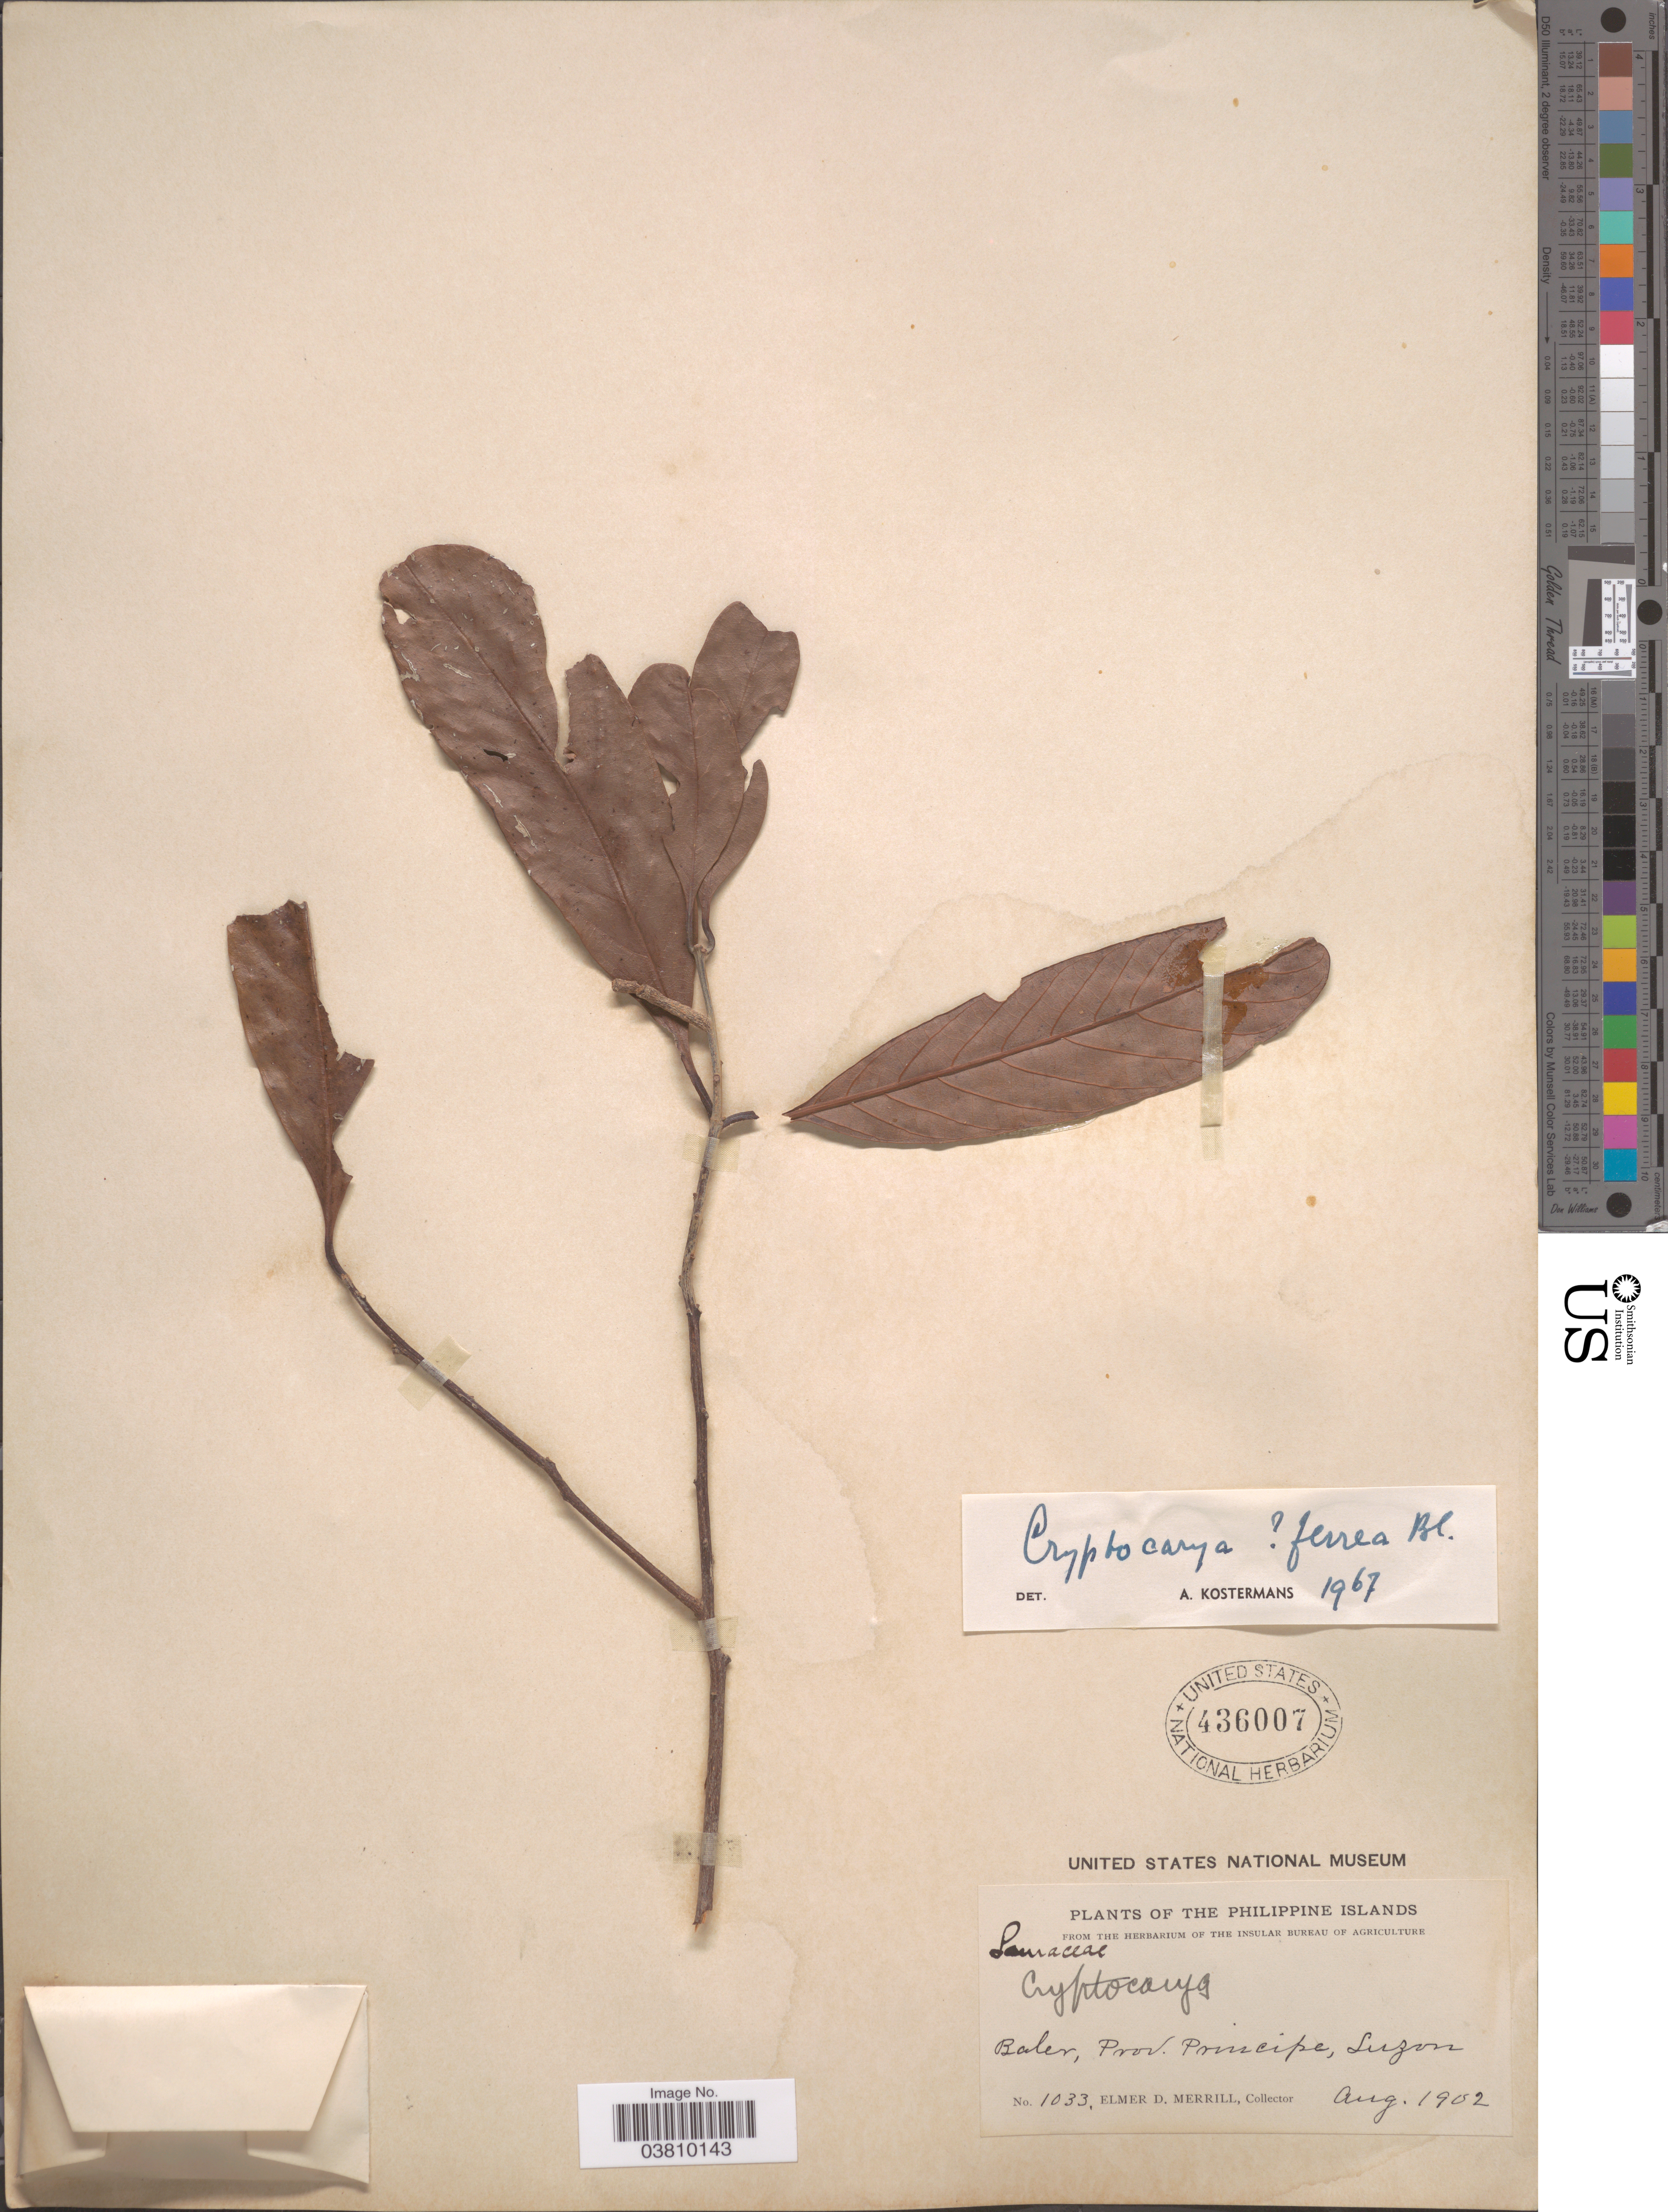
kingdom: Plantae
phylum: Tracheophyta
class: Magnoliopsida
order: Laurales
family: Lauraceae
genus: Cryptocarya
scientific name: Cryptocarya ferrea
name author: Blume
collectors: E. D. Merrill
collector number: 1033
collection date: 1902-08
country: Philippines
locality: Baler, Prov. Principe, Luzon.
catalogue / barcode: US 436007